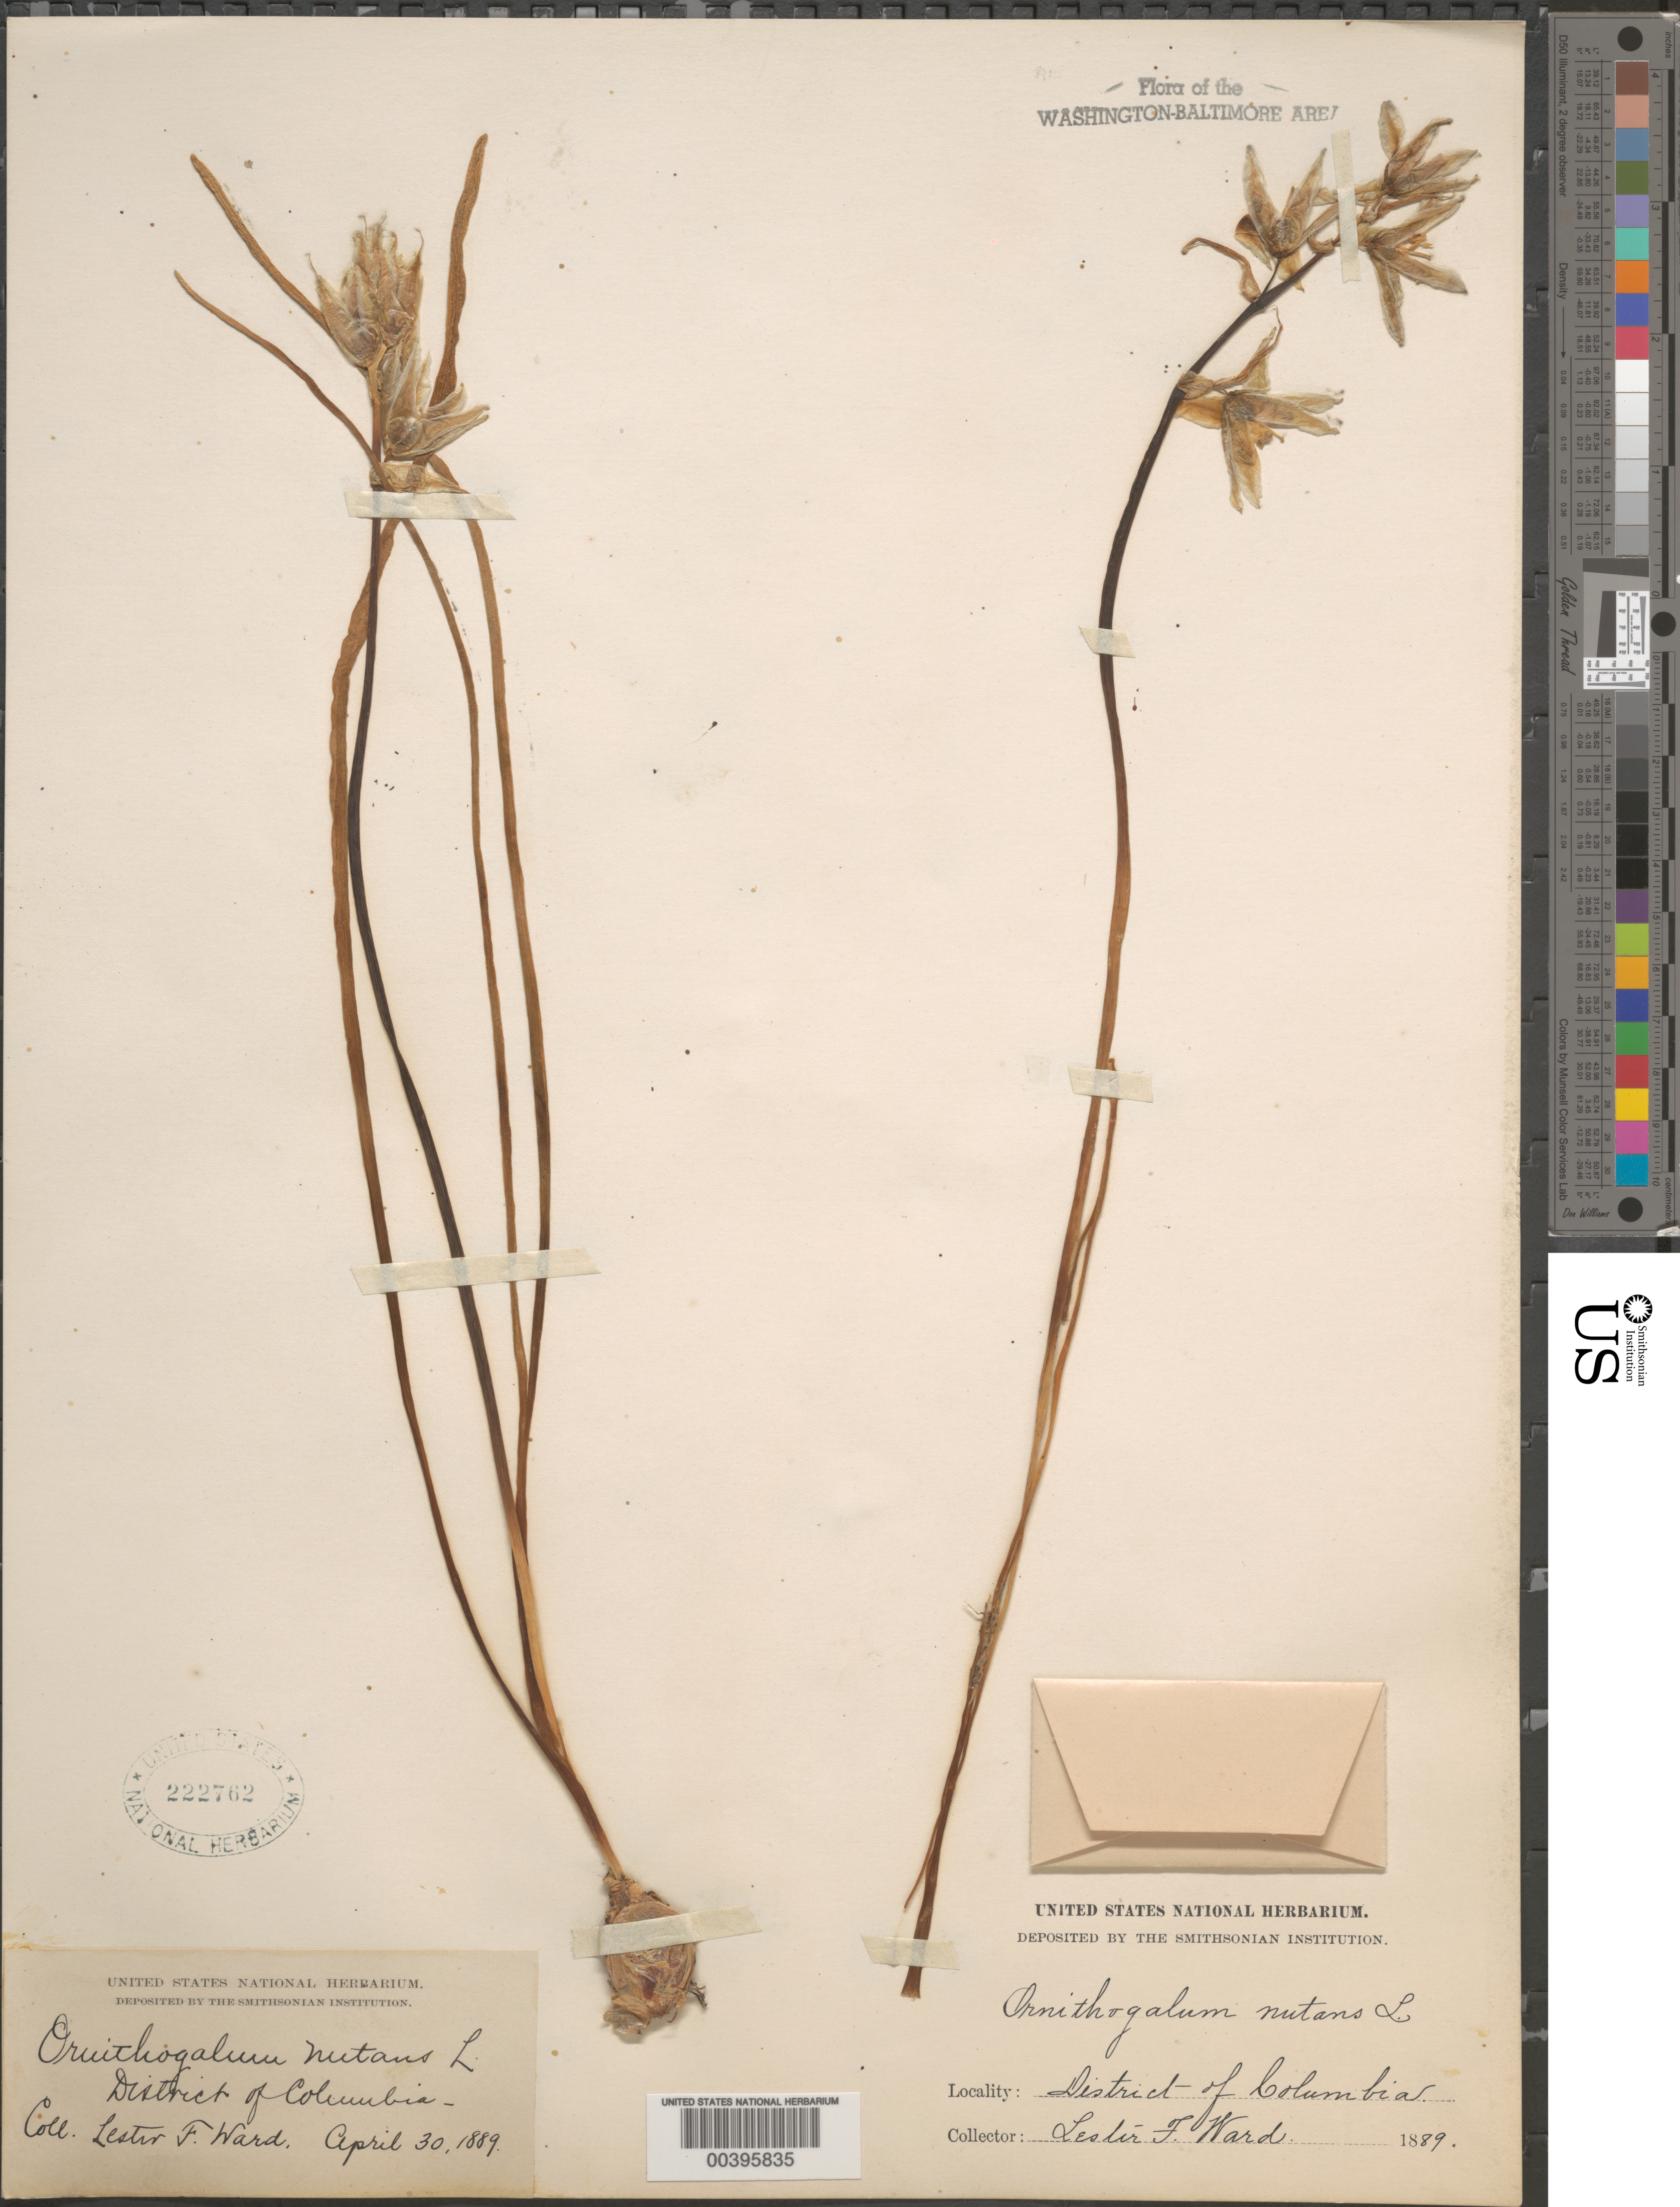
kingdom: Plantae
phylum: Tracheophyta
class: Liliopsida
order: Asparagales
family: Asparagaceae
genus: Ornithogalum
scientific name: Ornithogalum nutans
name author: L.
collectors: L. F. Ward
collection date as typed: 1889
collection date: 1889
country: United States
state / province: District of Columbia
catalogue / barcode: US 222762